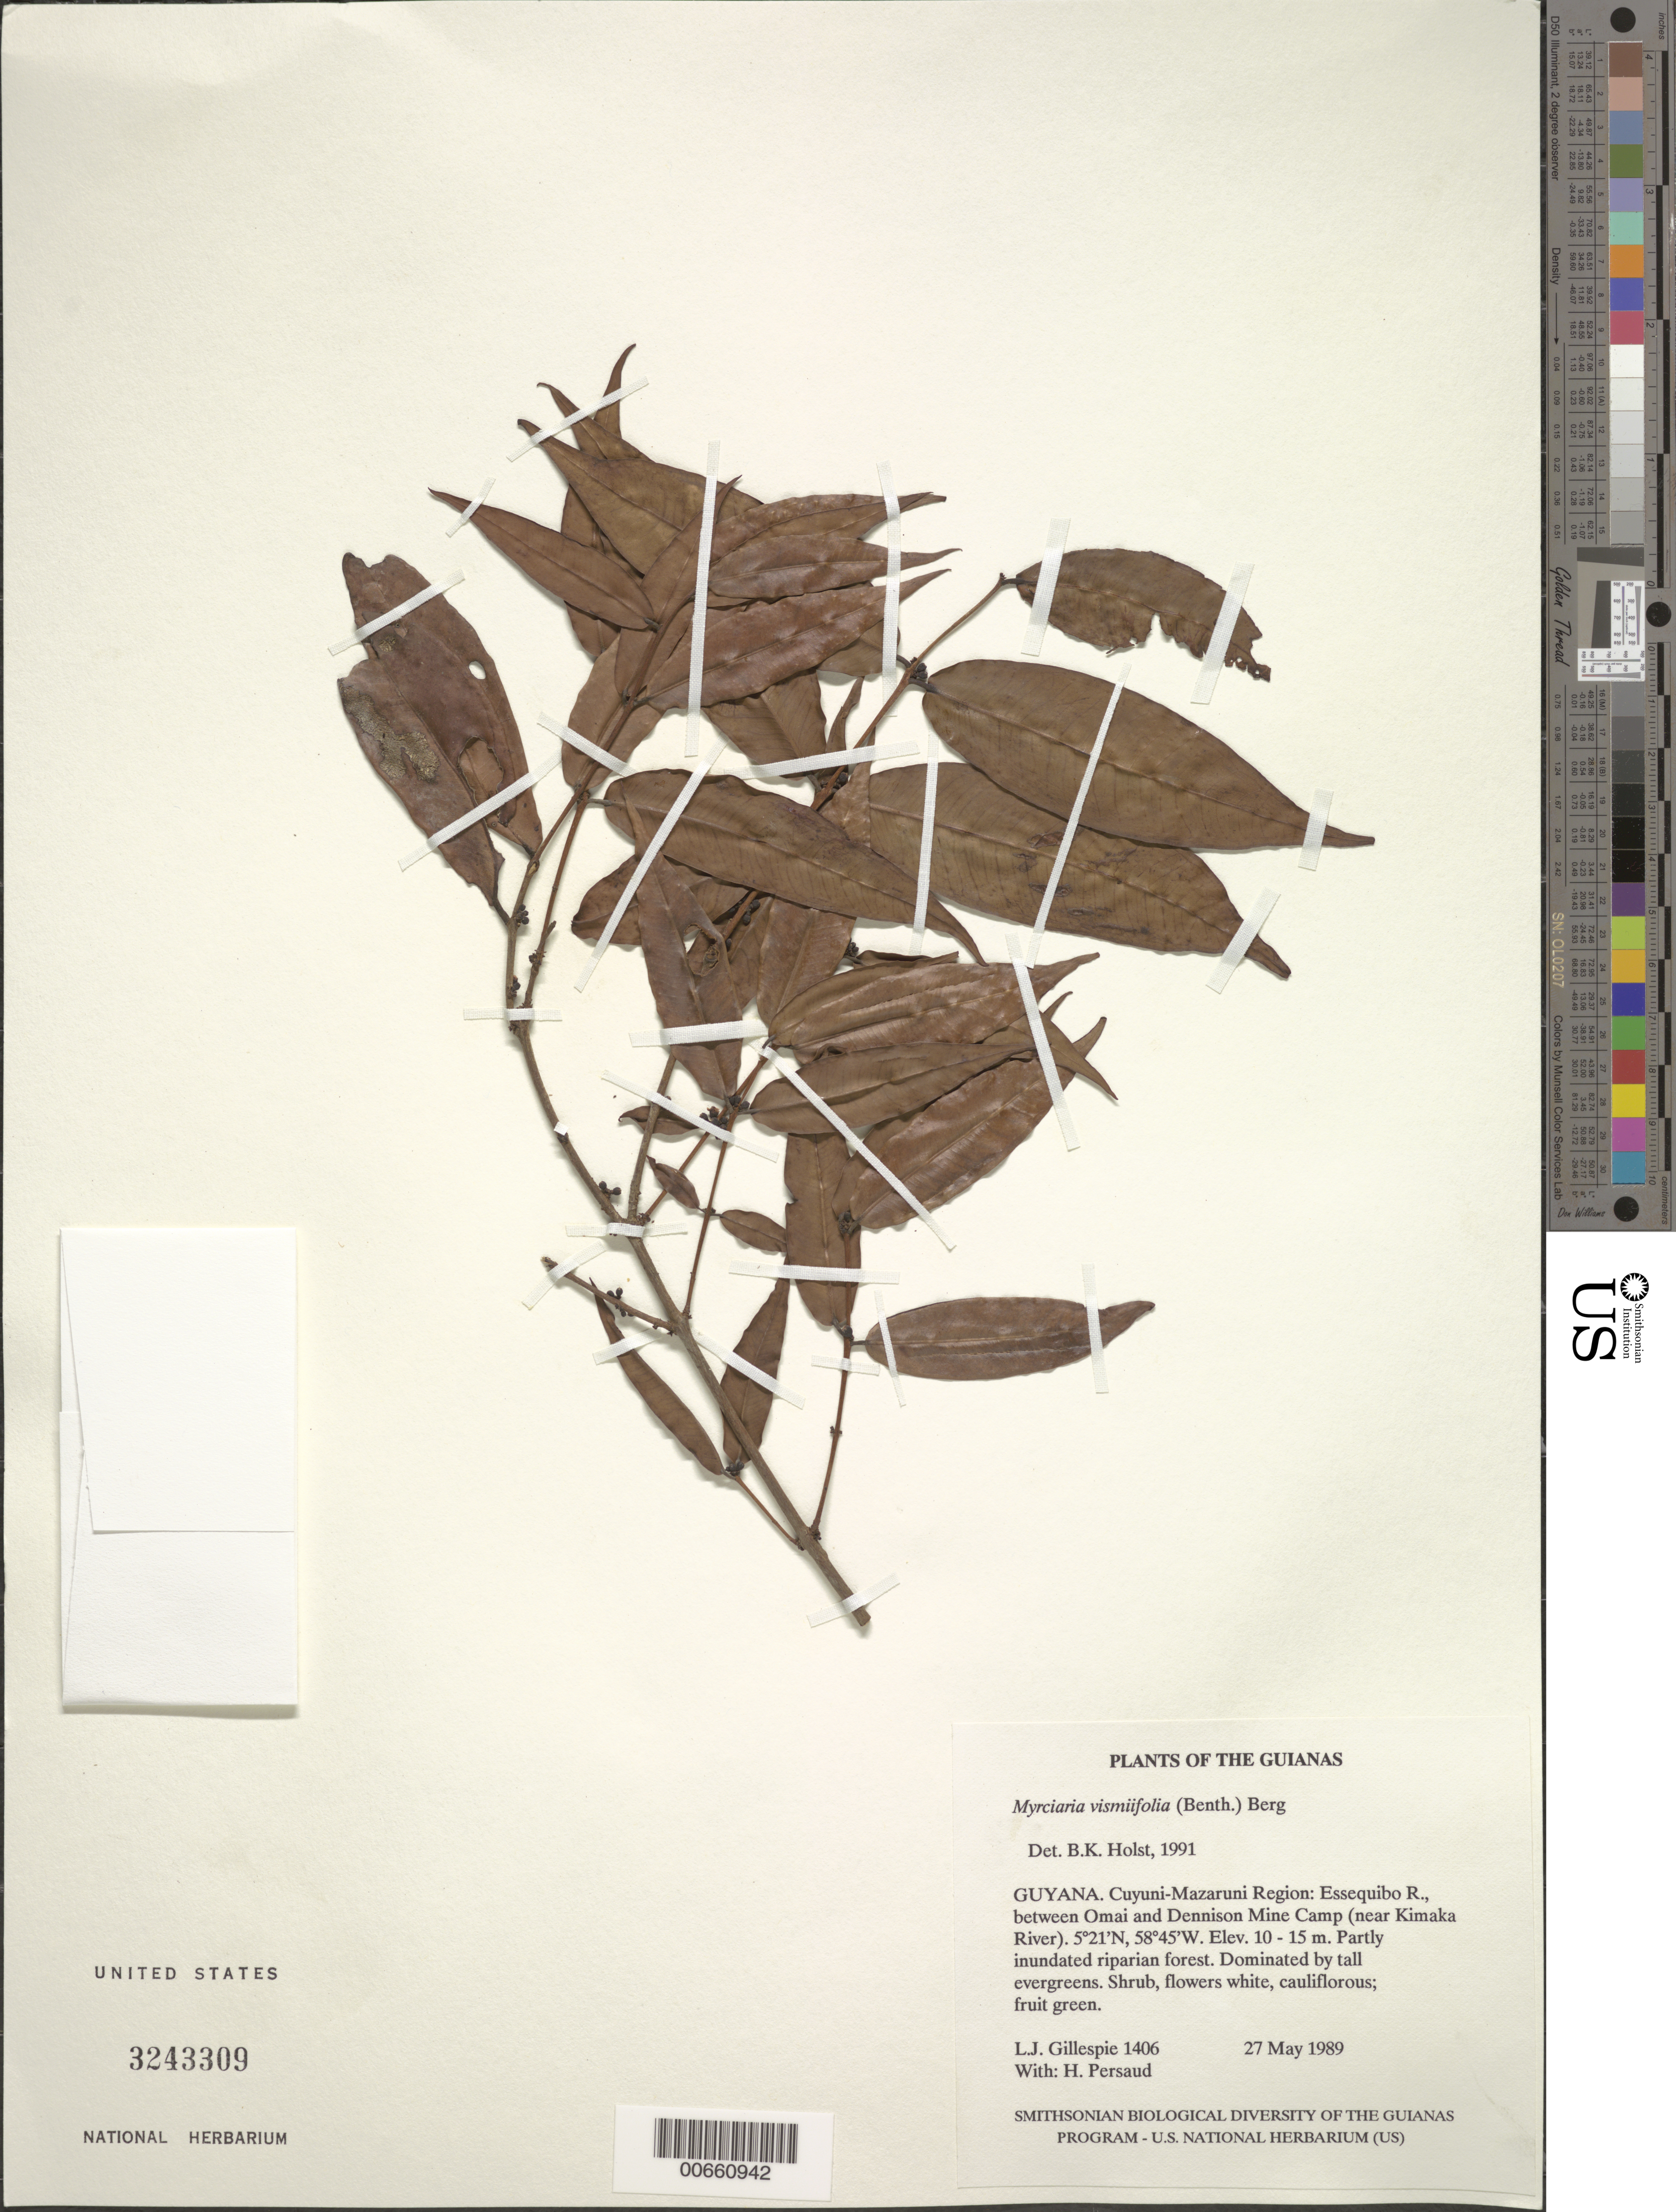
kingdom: Plantae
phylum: Tracheophyta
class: Magnoliopsida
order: Myrtales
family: Myrtaceae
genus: Myrciaria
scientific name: Myrciaria vismiifolia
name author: (Benth.) O. Berg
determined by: Holst, Bruce K.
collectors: L. J. Gillespie & H. Persaud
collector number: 1406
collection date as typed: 27 May 1989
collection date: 1989-05-27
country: Guyana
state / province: Cuyuni-Mazaruni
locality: Essequibo R., between Omai and Dennison Mine Camp (near Kumaka River)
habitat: Partly inundated riparian forest. Dominated by tall evergreens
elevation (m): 10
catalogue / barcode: US 3243309